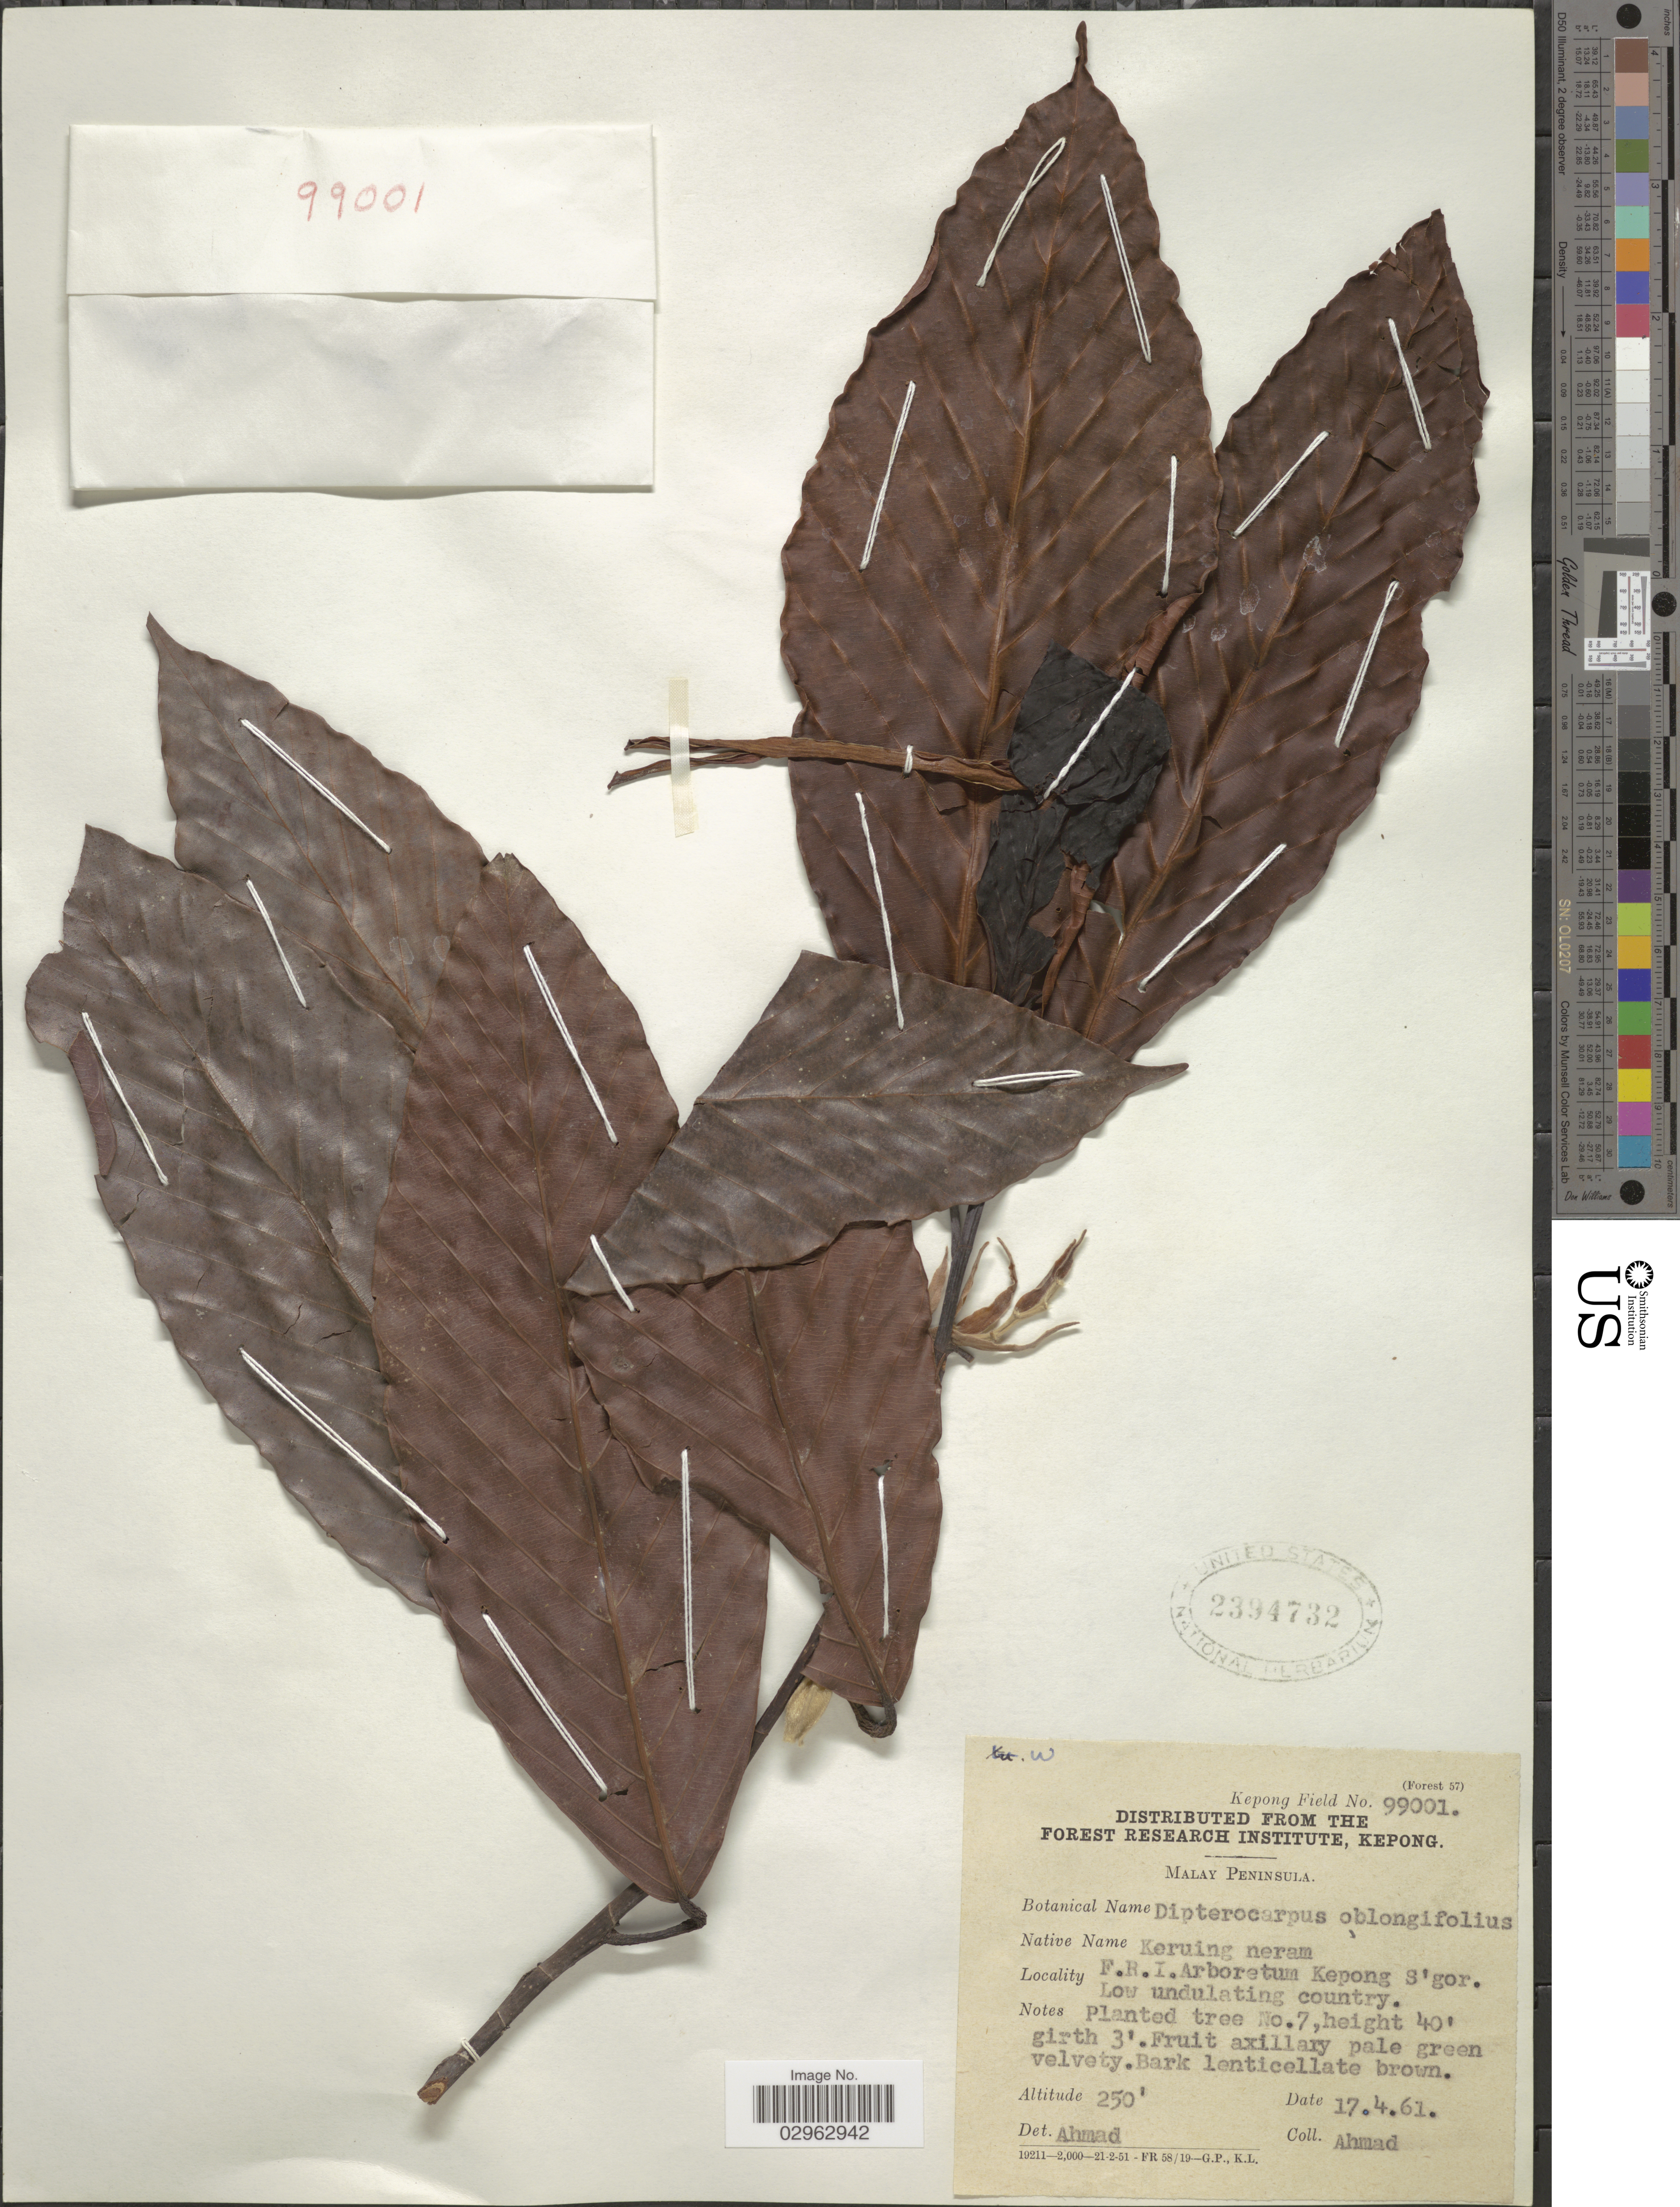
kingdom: Plantae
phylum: Tracheophyta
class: Magnoliopsida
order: Malvales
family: Dipterocarpaceae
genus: Dipterocarpus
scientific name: Dipterocarpus oblongifolius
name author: Blume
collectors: -. Ahmad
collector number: Kepong Field 99001 ?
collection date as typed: Transcribed d/m/y: 17/4/61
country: Malaysia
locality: Malay Peninsula. F. R. I. Arboretum Kepong S'gor.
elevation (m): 76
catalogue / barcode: US 2394732